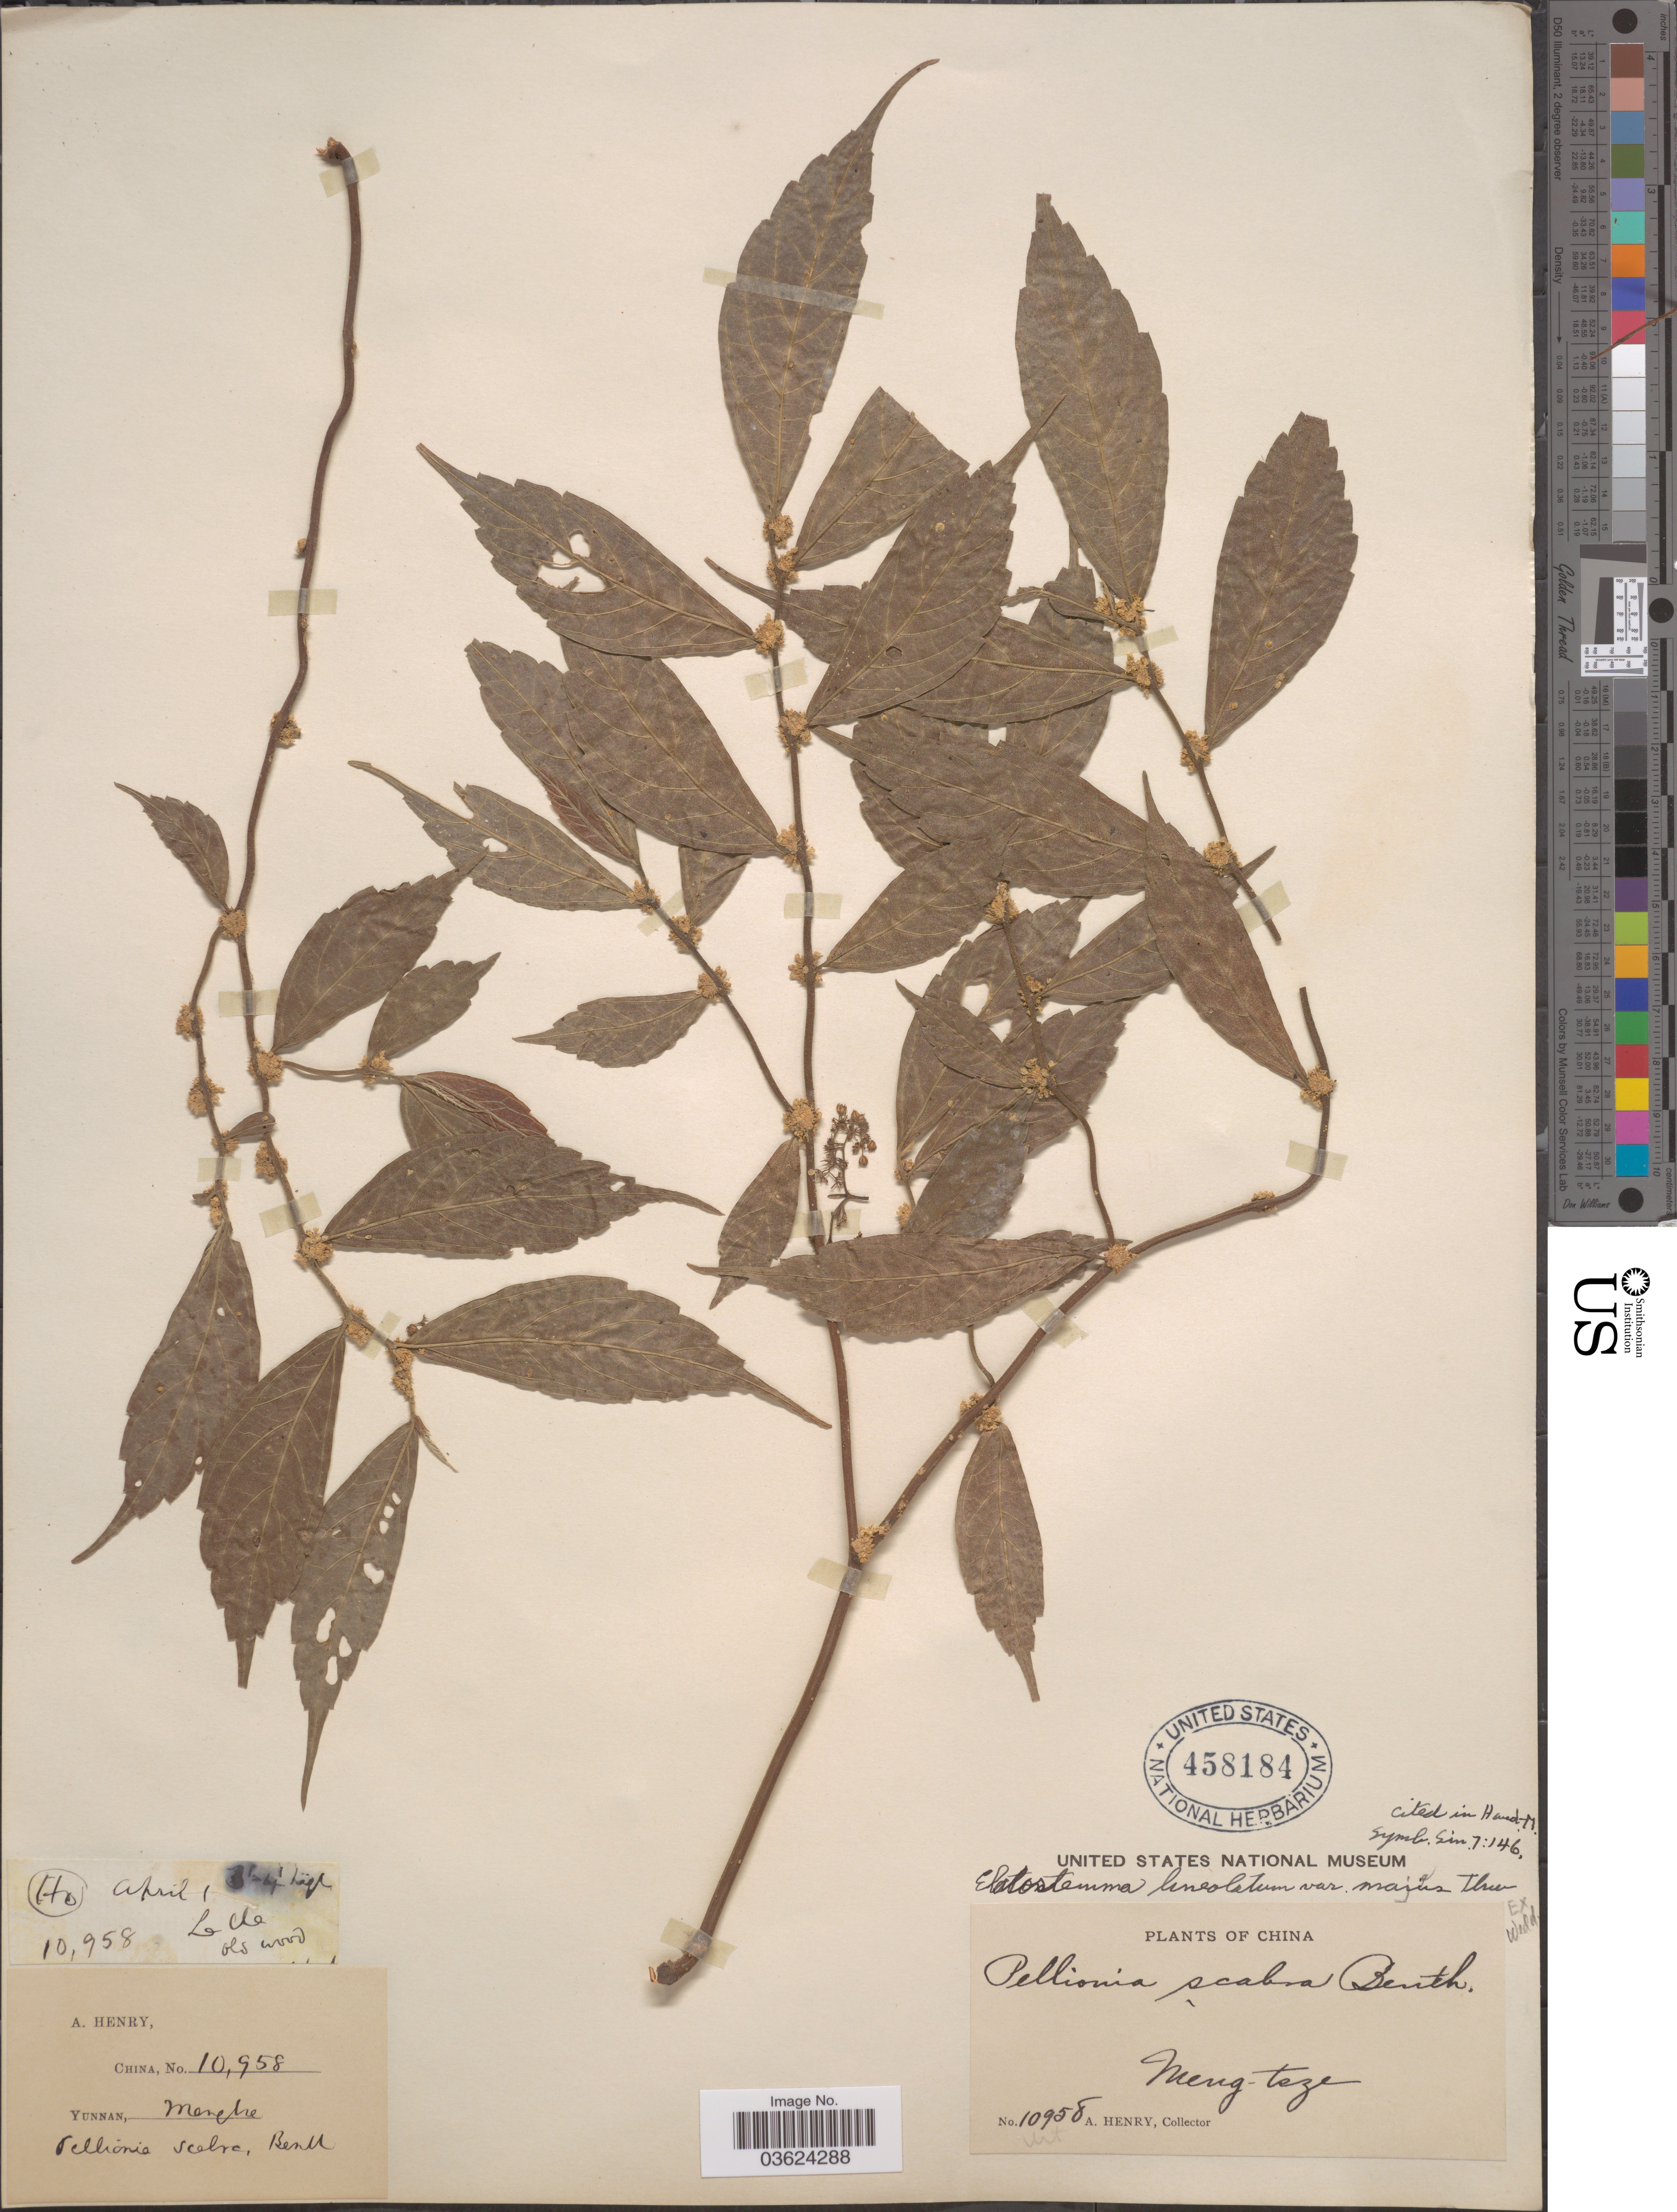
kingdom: Plantae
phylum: Tracheophyta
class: Magnoliopsida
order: Rosales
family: Urticaceae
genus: Elatostema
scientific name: Elatostema lineolatum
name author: Wight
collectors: A. Henry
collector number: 10958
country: China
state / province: Yunnan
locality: Meng-tsze. Le Cle. Ho.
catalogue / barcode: US 458184